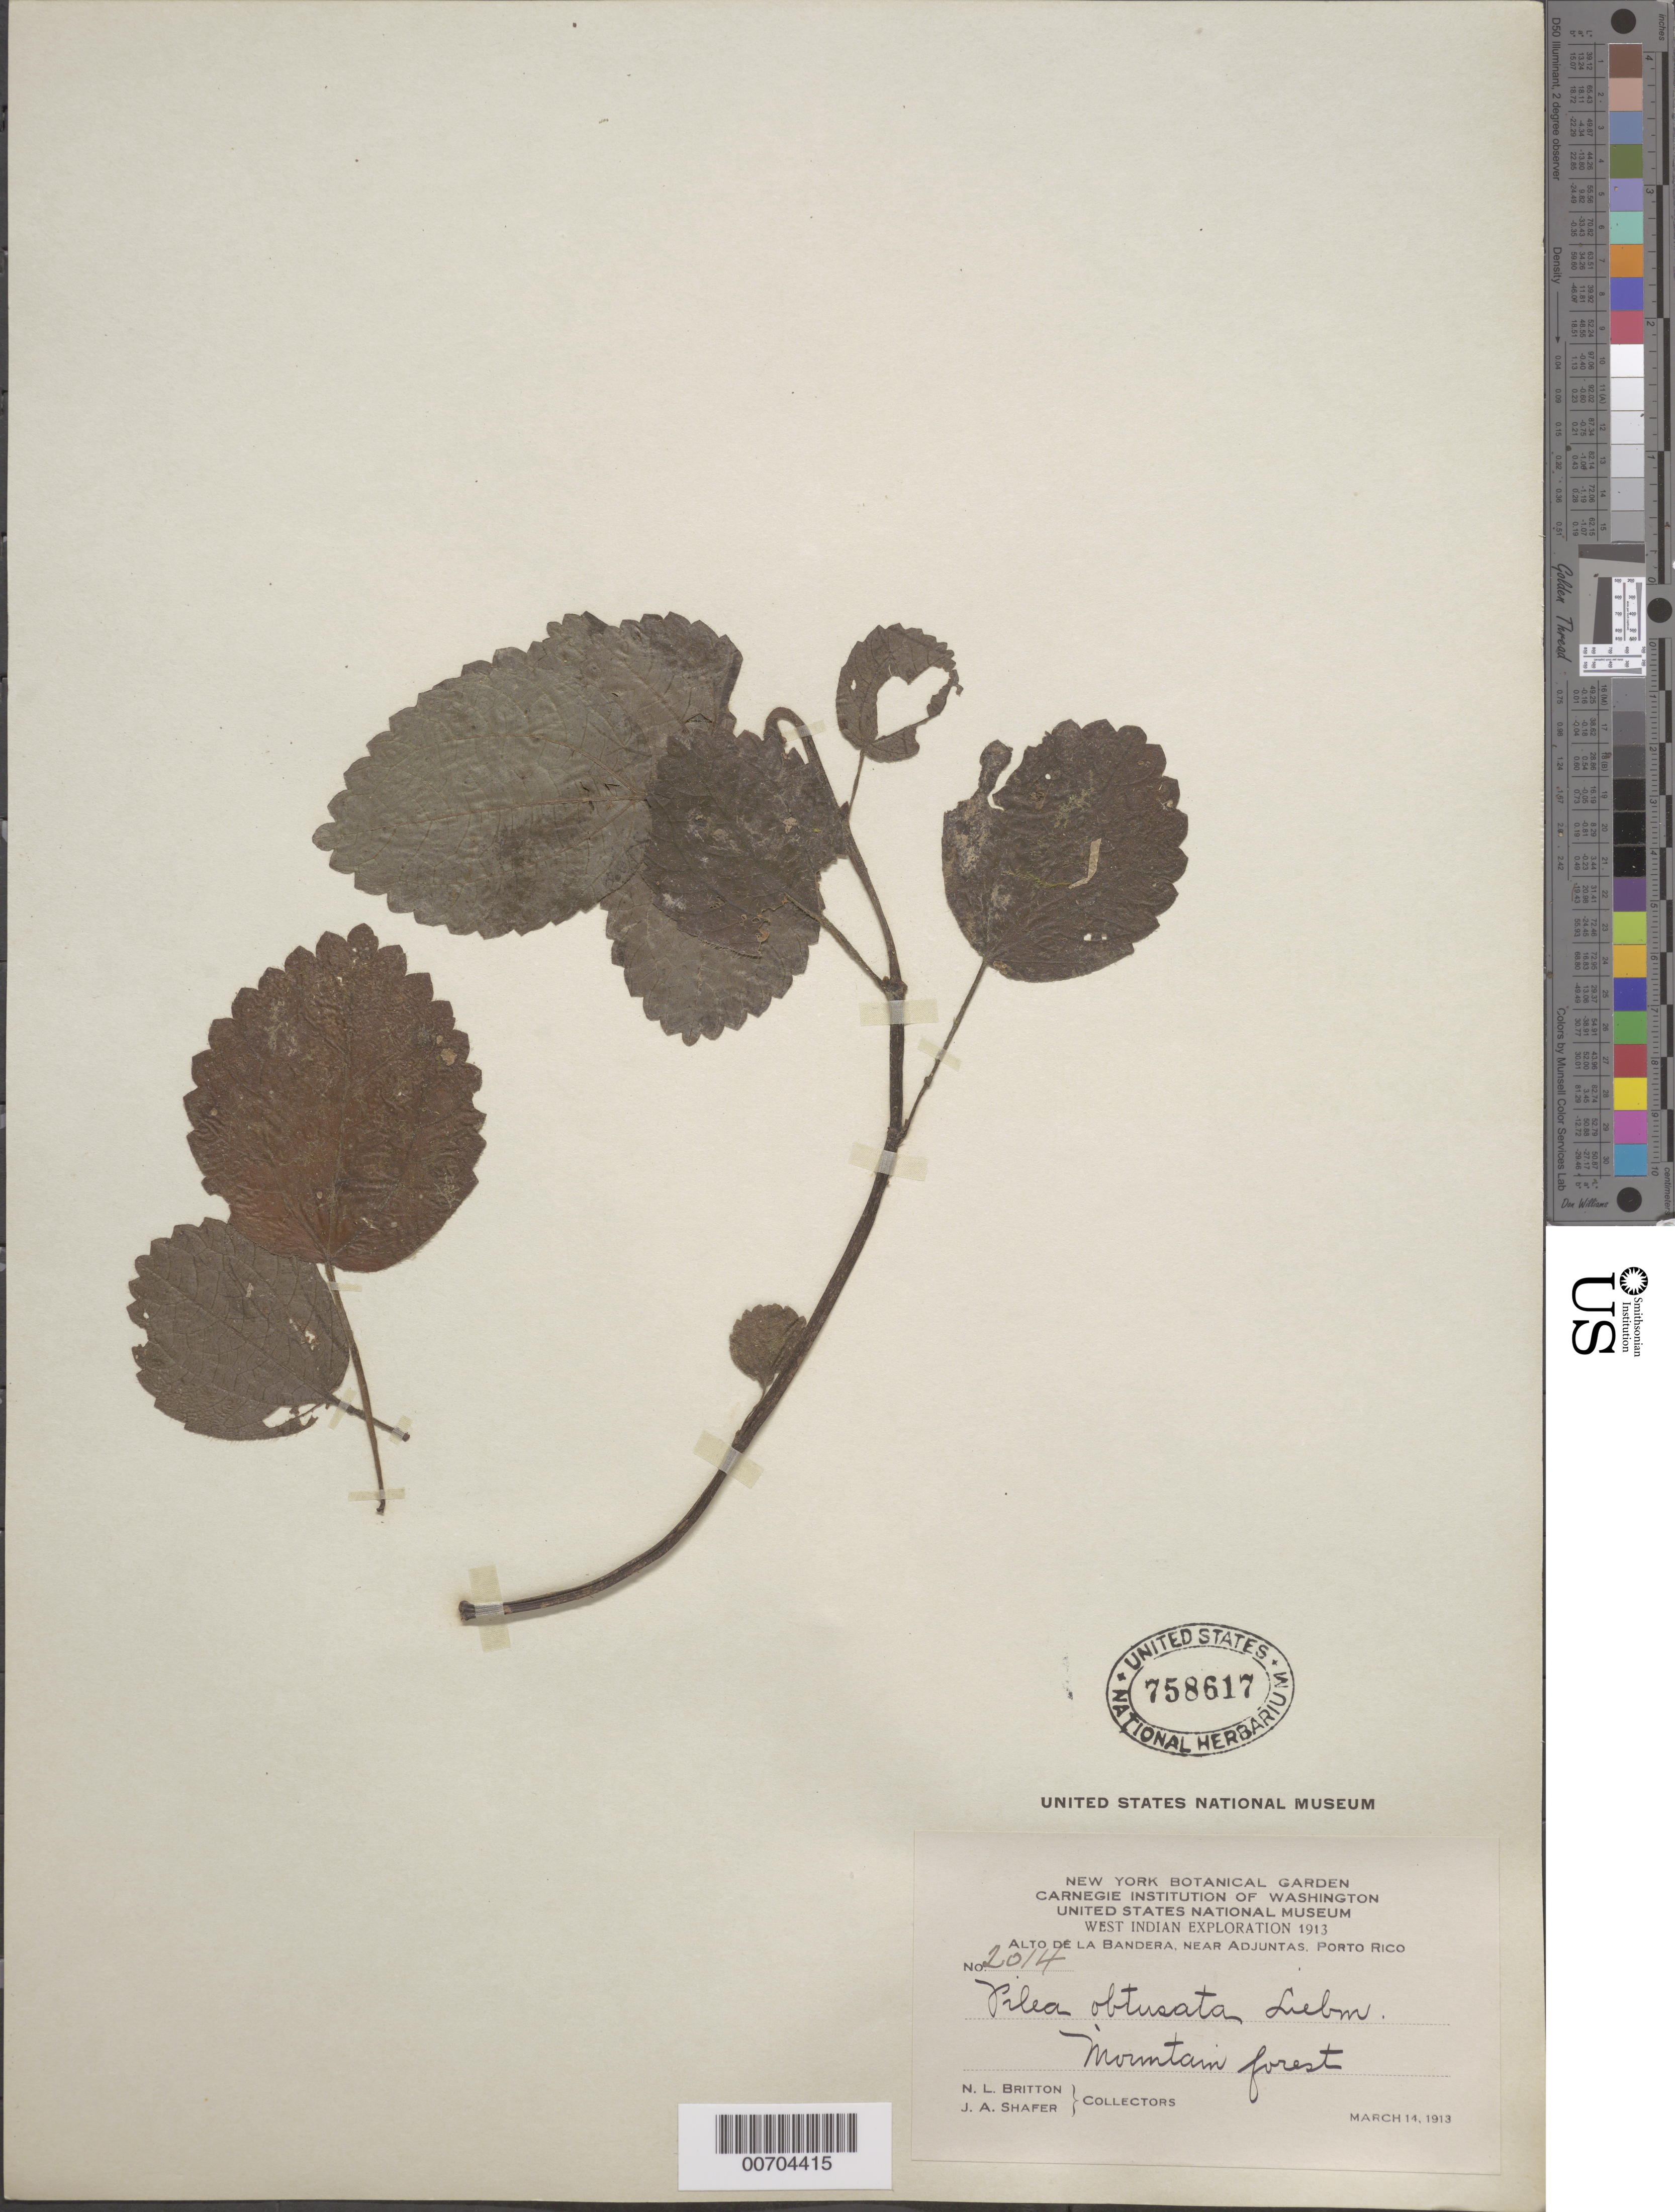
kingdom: Plantae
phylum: Tracheophyta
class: Magnoliopsida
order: Rosales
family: Urticaceae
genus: Pilea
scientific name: Pilea obtusata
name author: Liebm.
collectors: N. Britton & J. A. Shafer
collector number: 2014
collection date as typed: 14 Mar 1913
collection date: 1913-03-14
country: Puerto Rico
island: Greater Antilles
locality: Alto de la Bandera, Adjuntas, near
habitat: Mountain forest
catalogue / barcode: US 758617